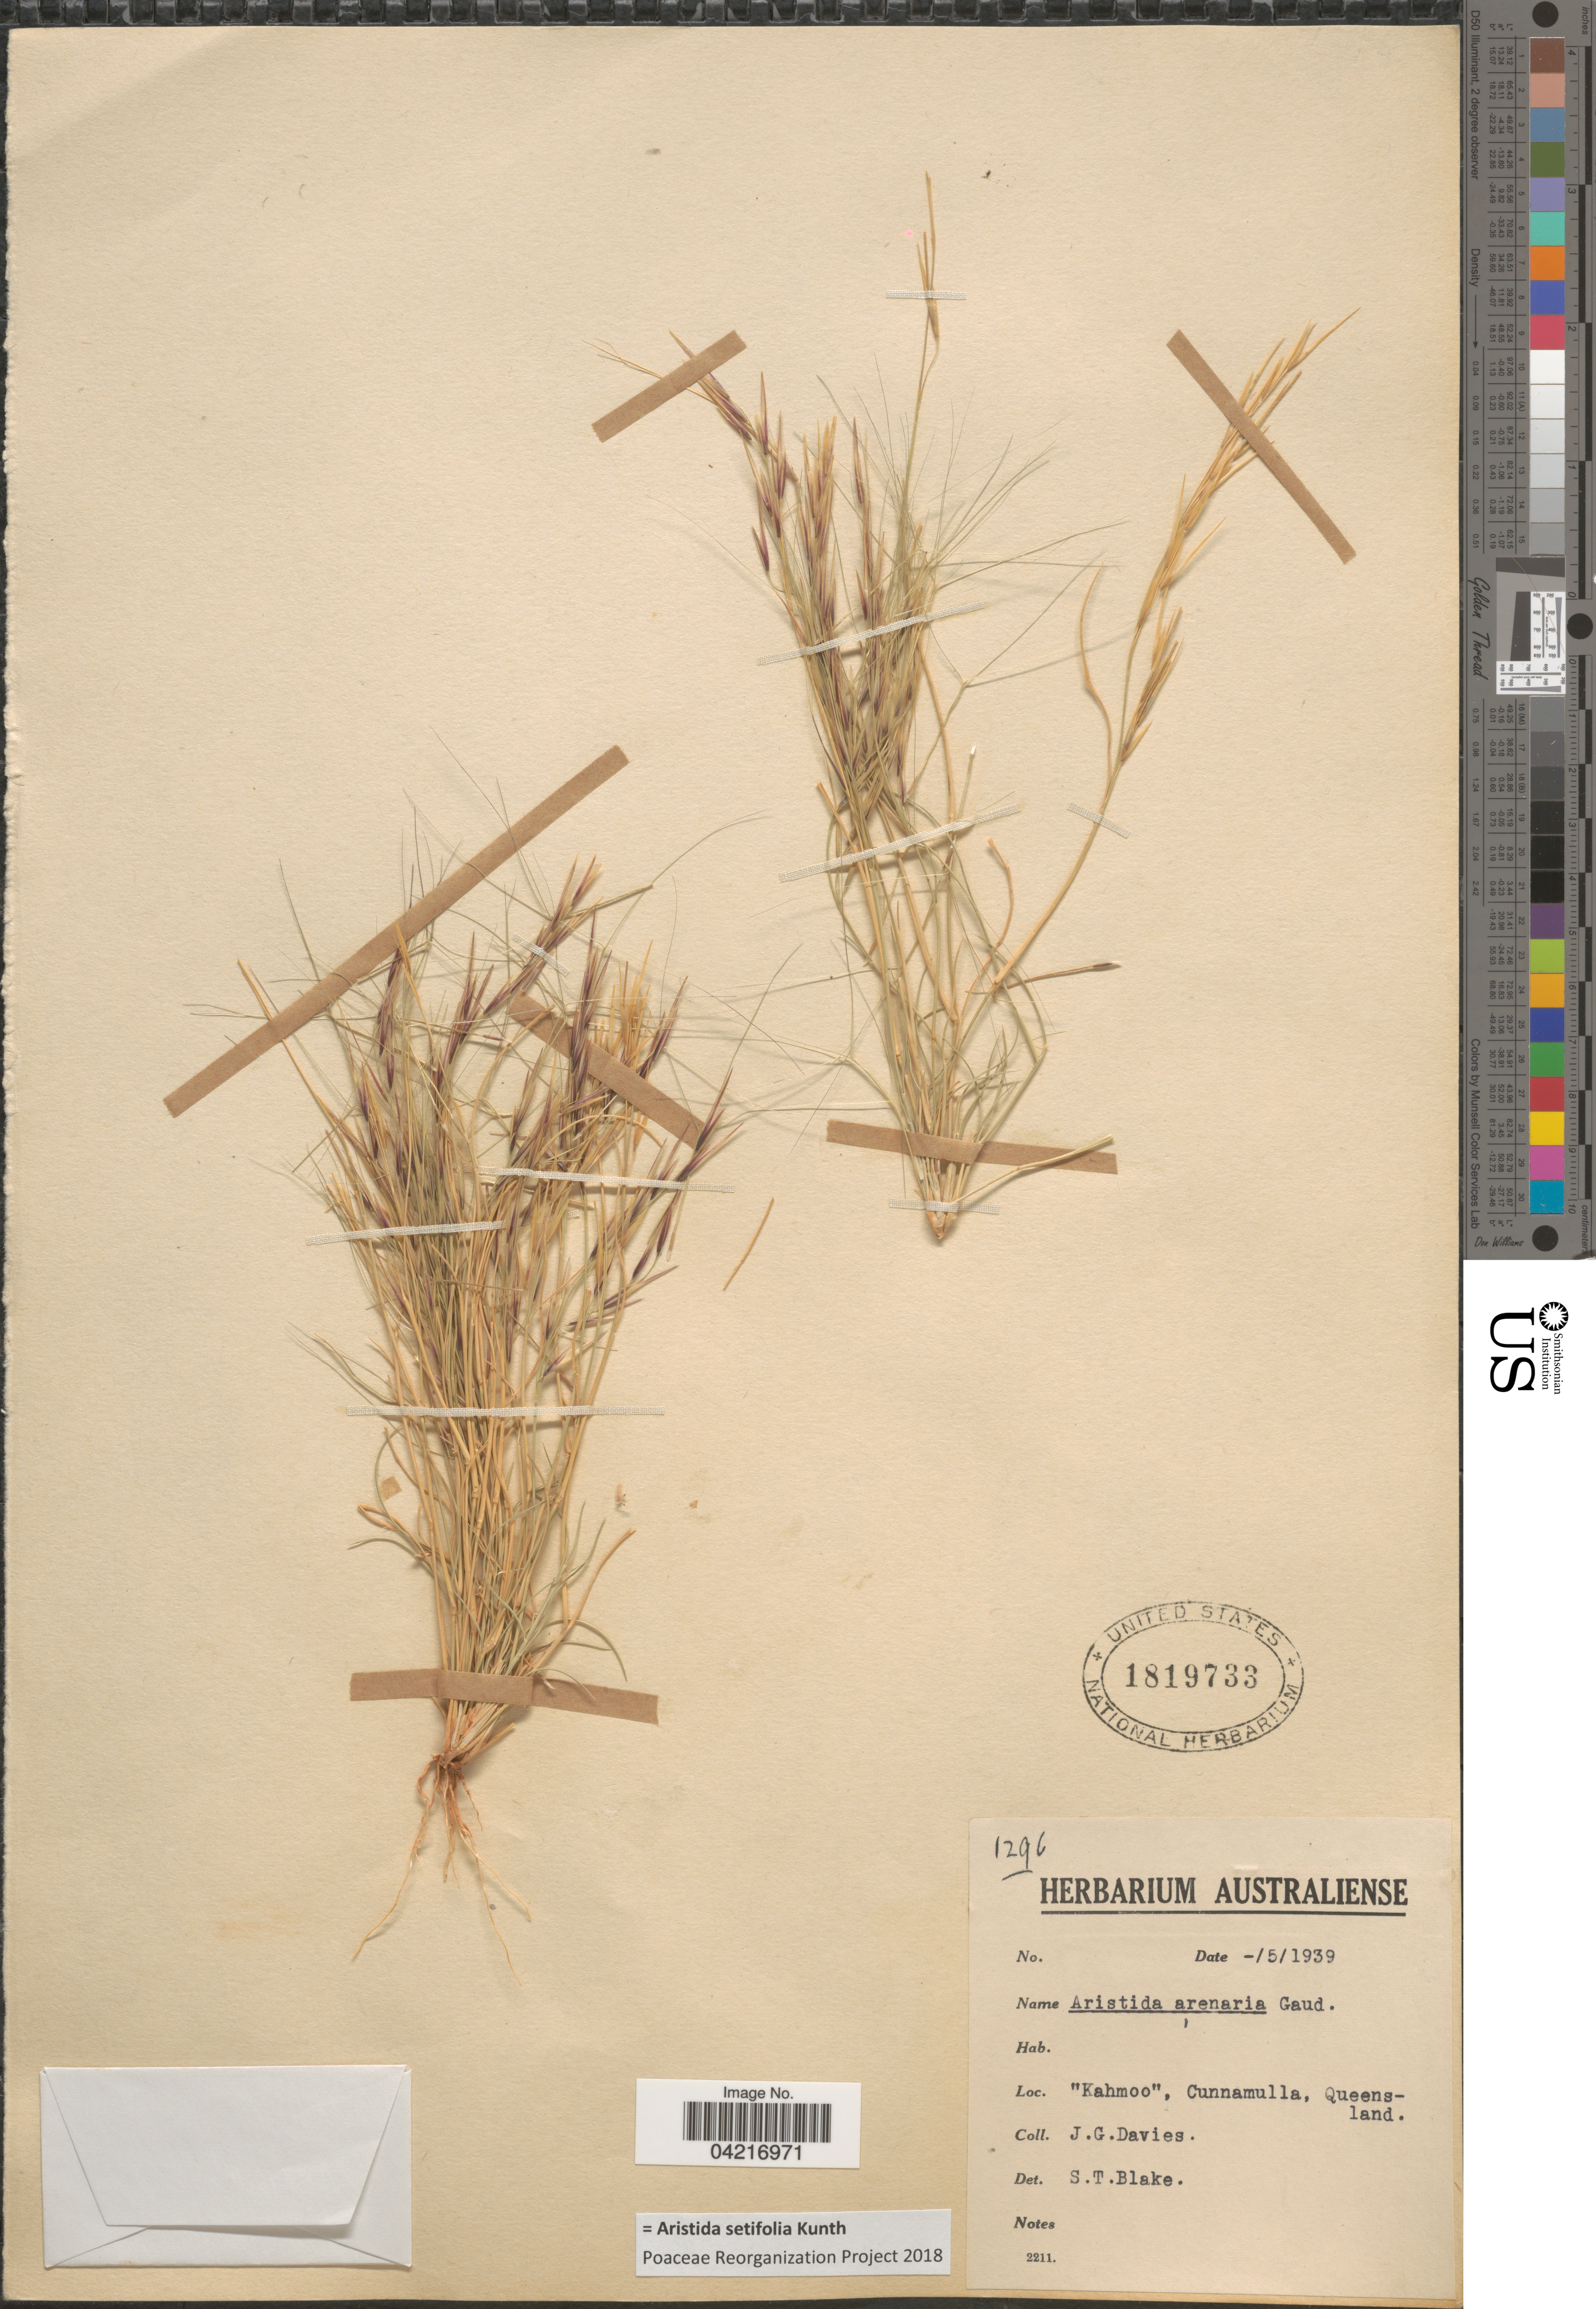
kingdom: Plantae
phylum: Tracheophyta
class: Liliopsida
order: Poales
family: Poaceae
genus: Aristida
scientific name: Aristida setifolia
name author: Kunth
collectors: J. Davies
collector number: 1296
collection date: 1939-05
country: Australia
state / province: Queensland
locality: Kahmoo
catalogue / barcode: US 1819733